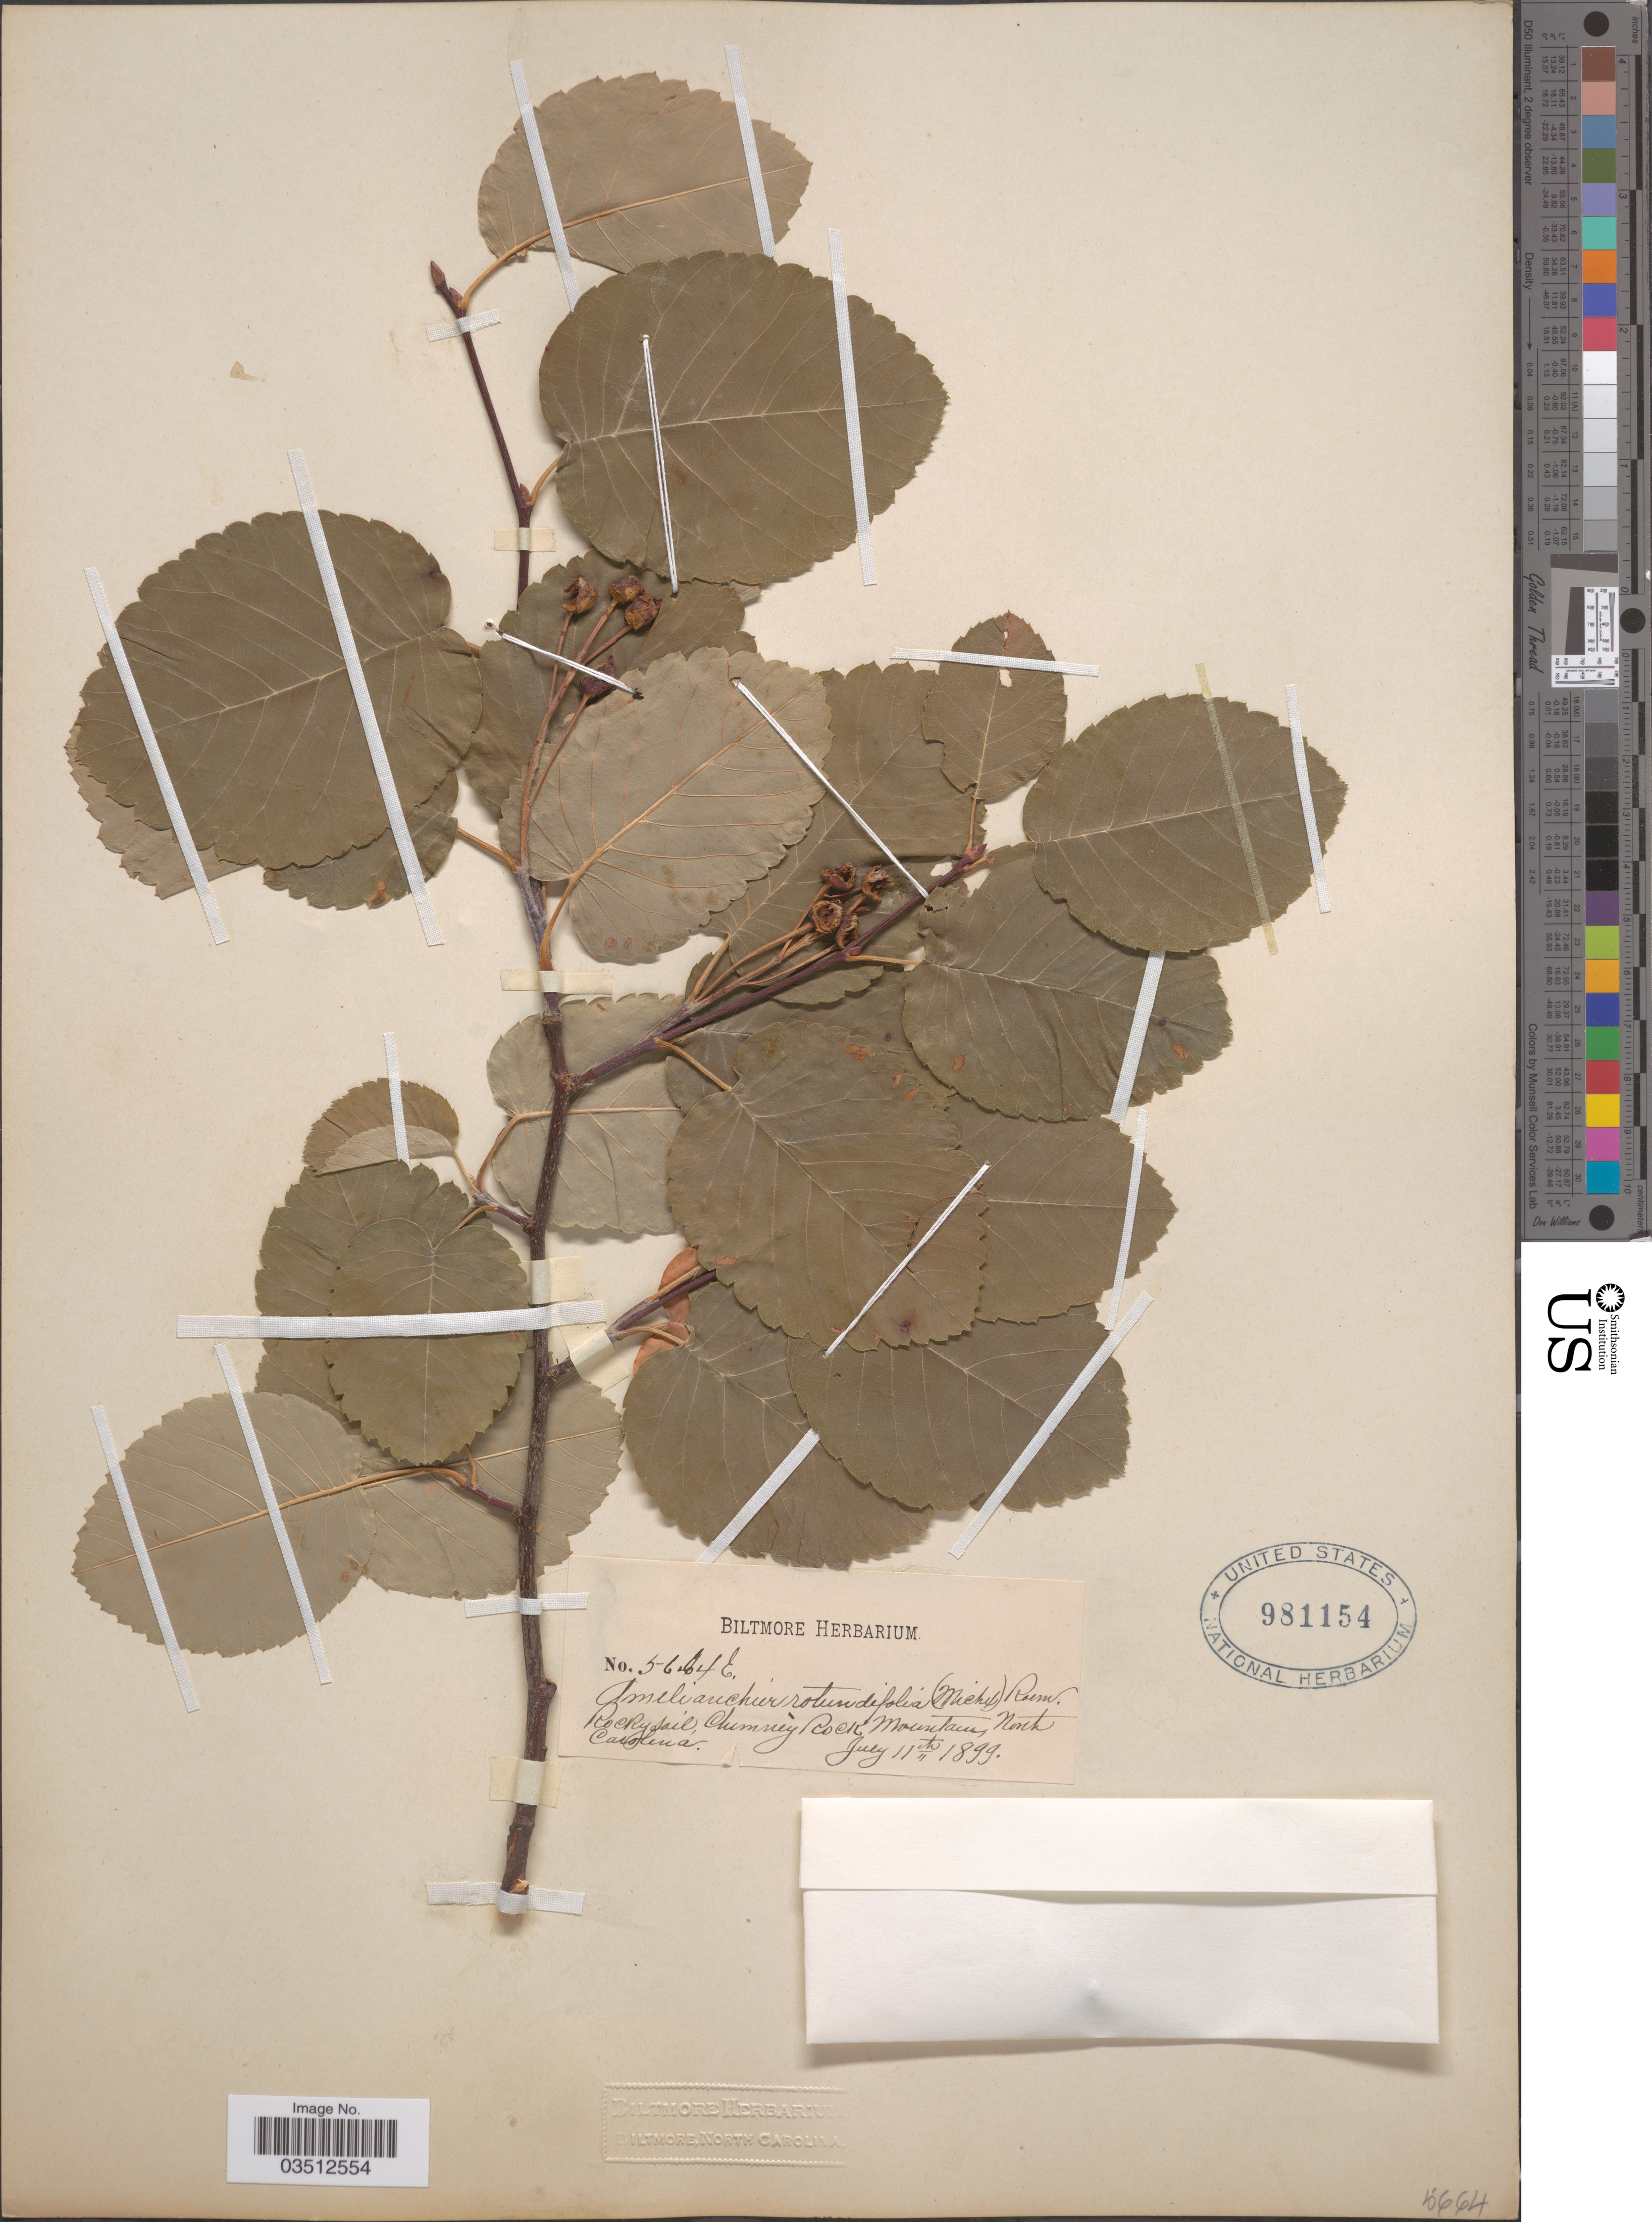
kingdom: Plantae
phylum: Tracheophyta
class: Magnoliopsida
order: Rosales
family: Rosaceae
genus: Amelanchier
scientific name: Amelanchier rotundifolia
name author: Dum. Cours.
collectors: ex herb. Biltmore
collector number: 5664E*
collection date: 1899-07-11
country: United States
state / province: North Carolina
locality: Rocky sail, Chimney Rock Mountain.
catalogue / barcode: US 981154